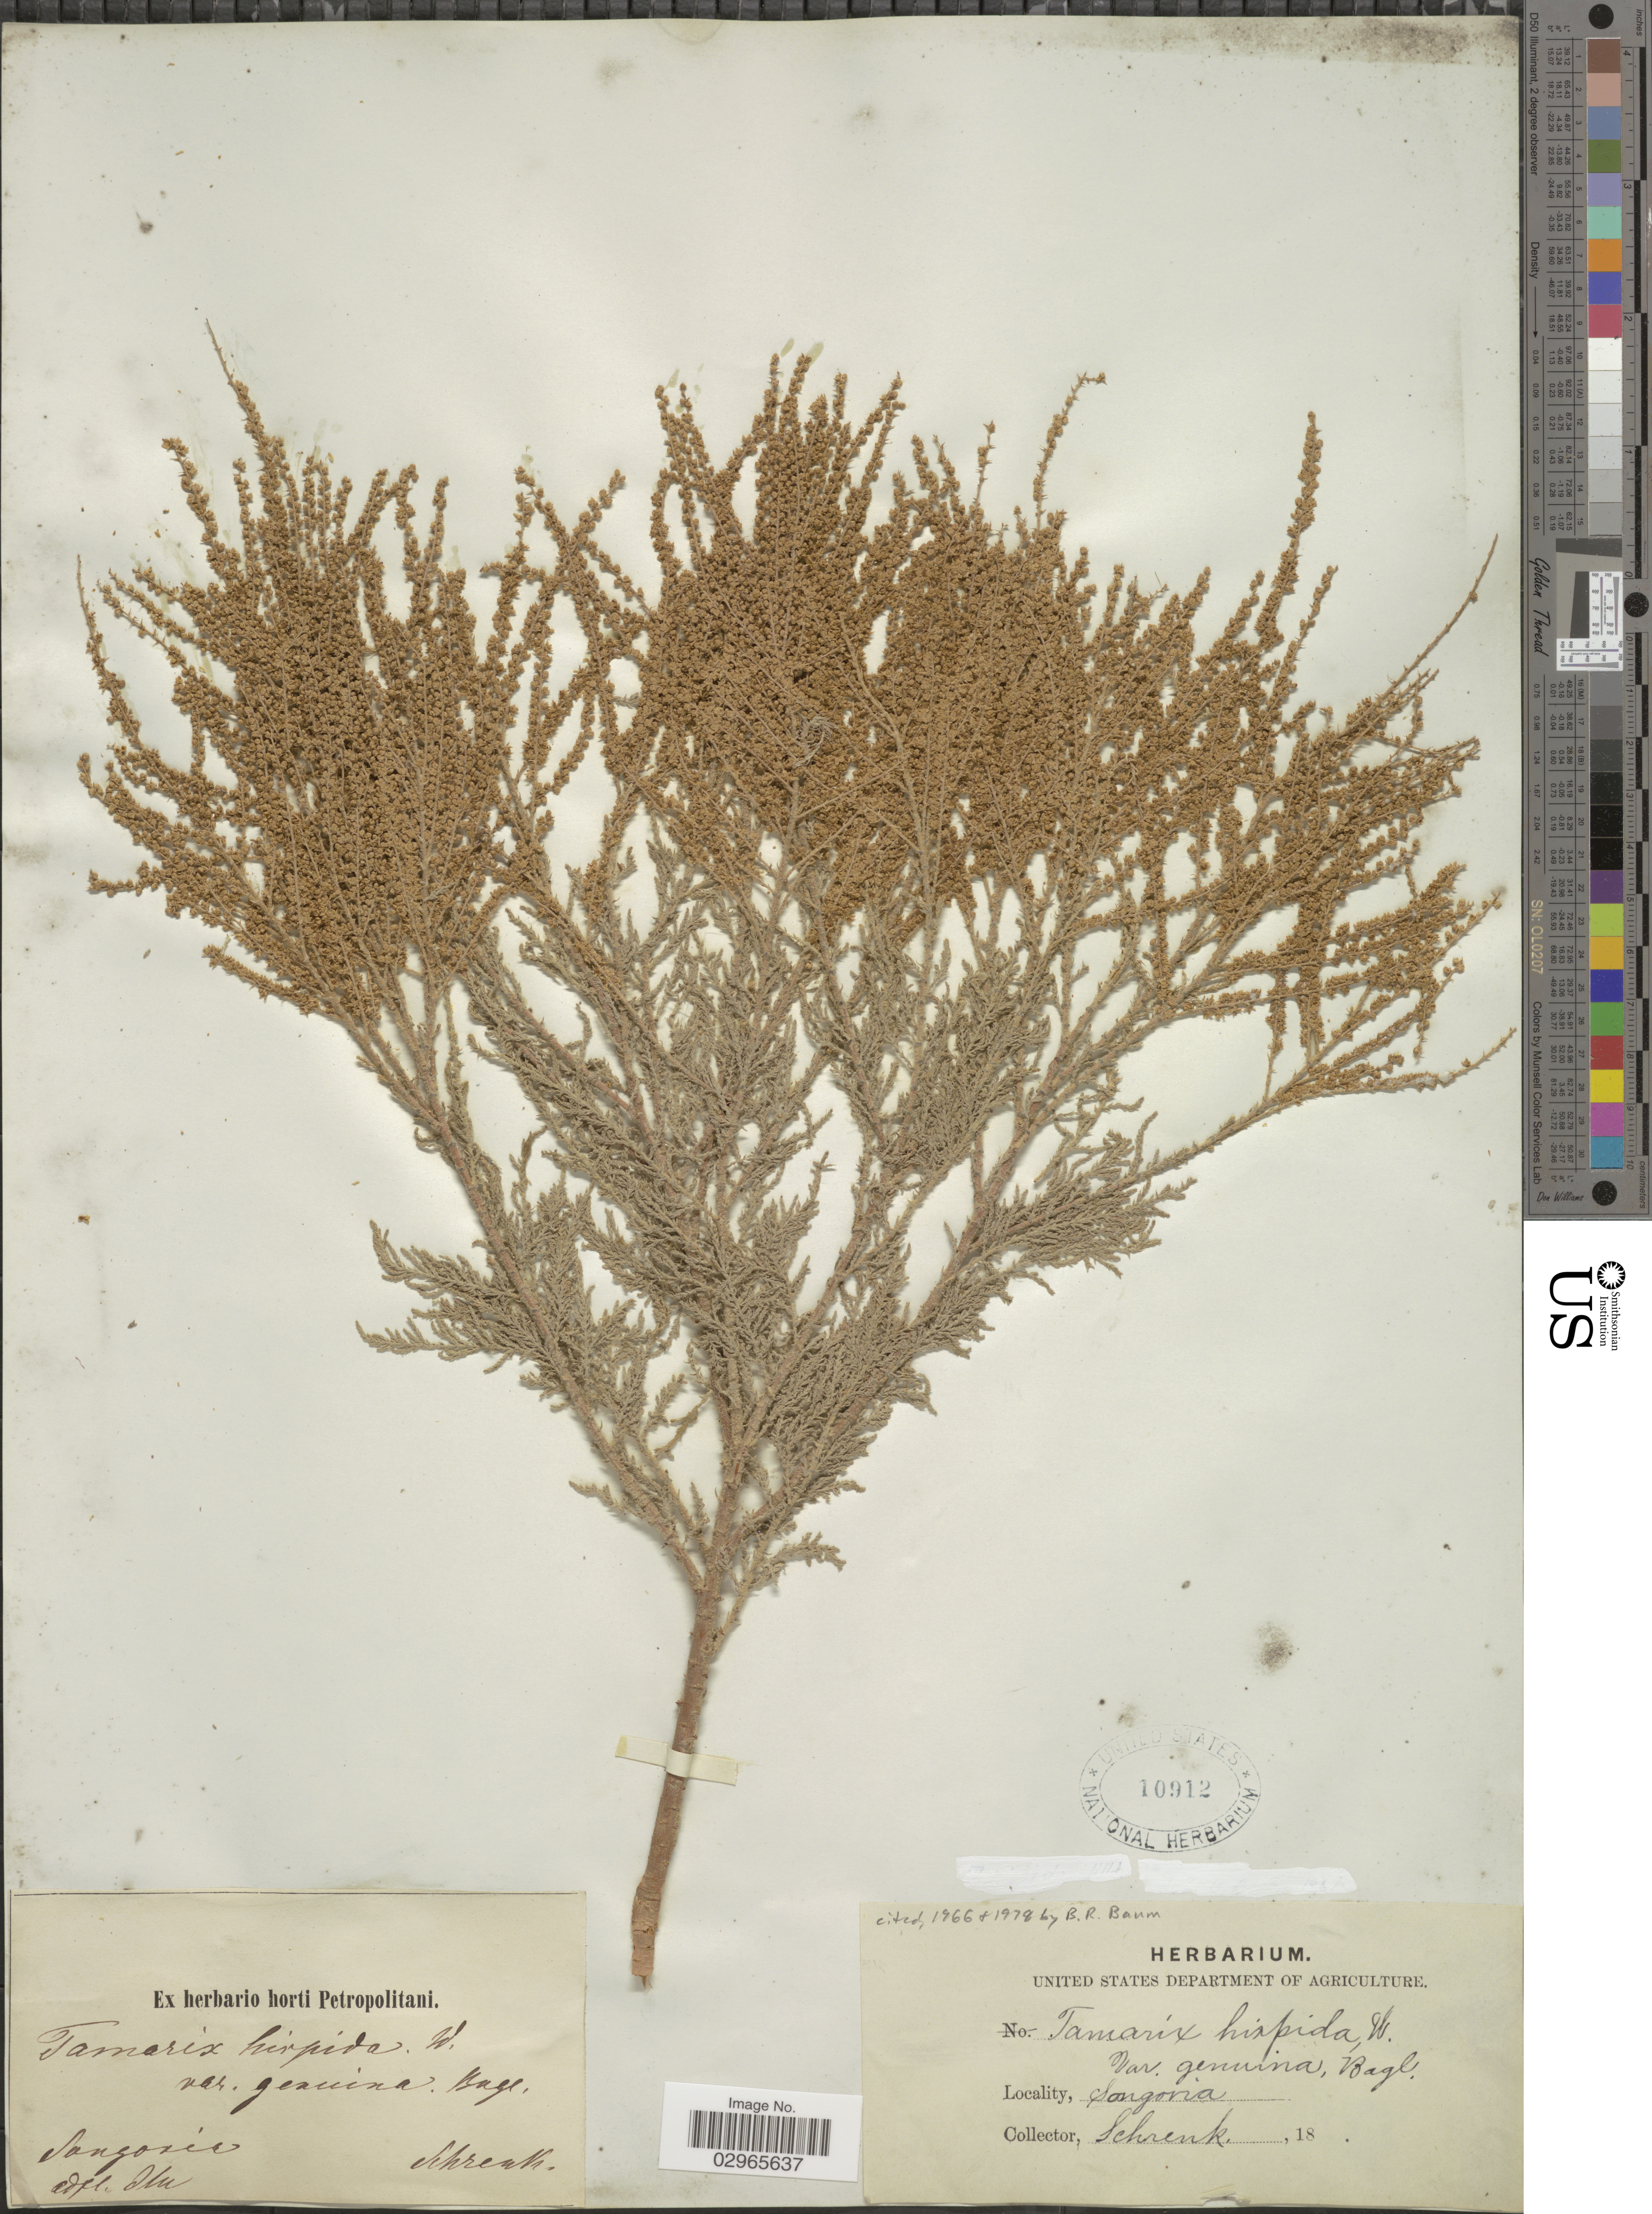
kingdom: Plantae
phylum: Tracheophyta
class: Magnoliopsida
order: Caryophyllales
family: Tamaricaceae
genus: Tamarix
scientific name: Tamarix hispida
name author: Willd.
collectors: A.G. Schrenk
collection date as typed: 18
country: Kazakhstan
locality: Songoria, ad fl. Ilu [interpreted].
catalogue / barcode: US 10912